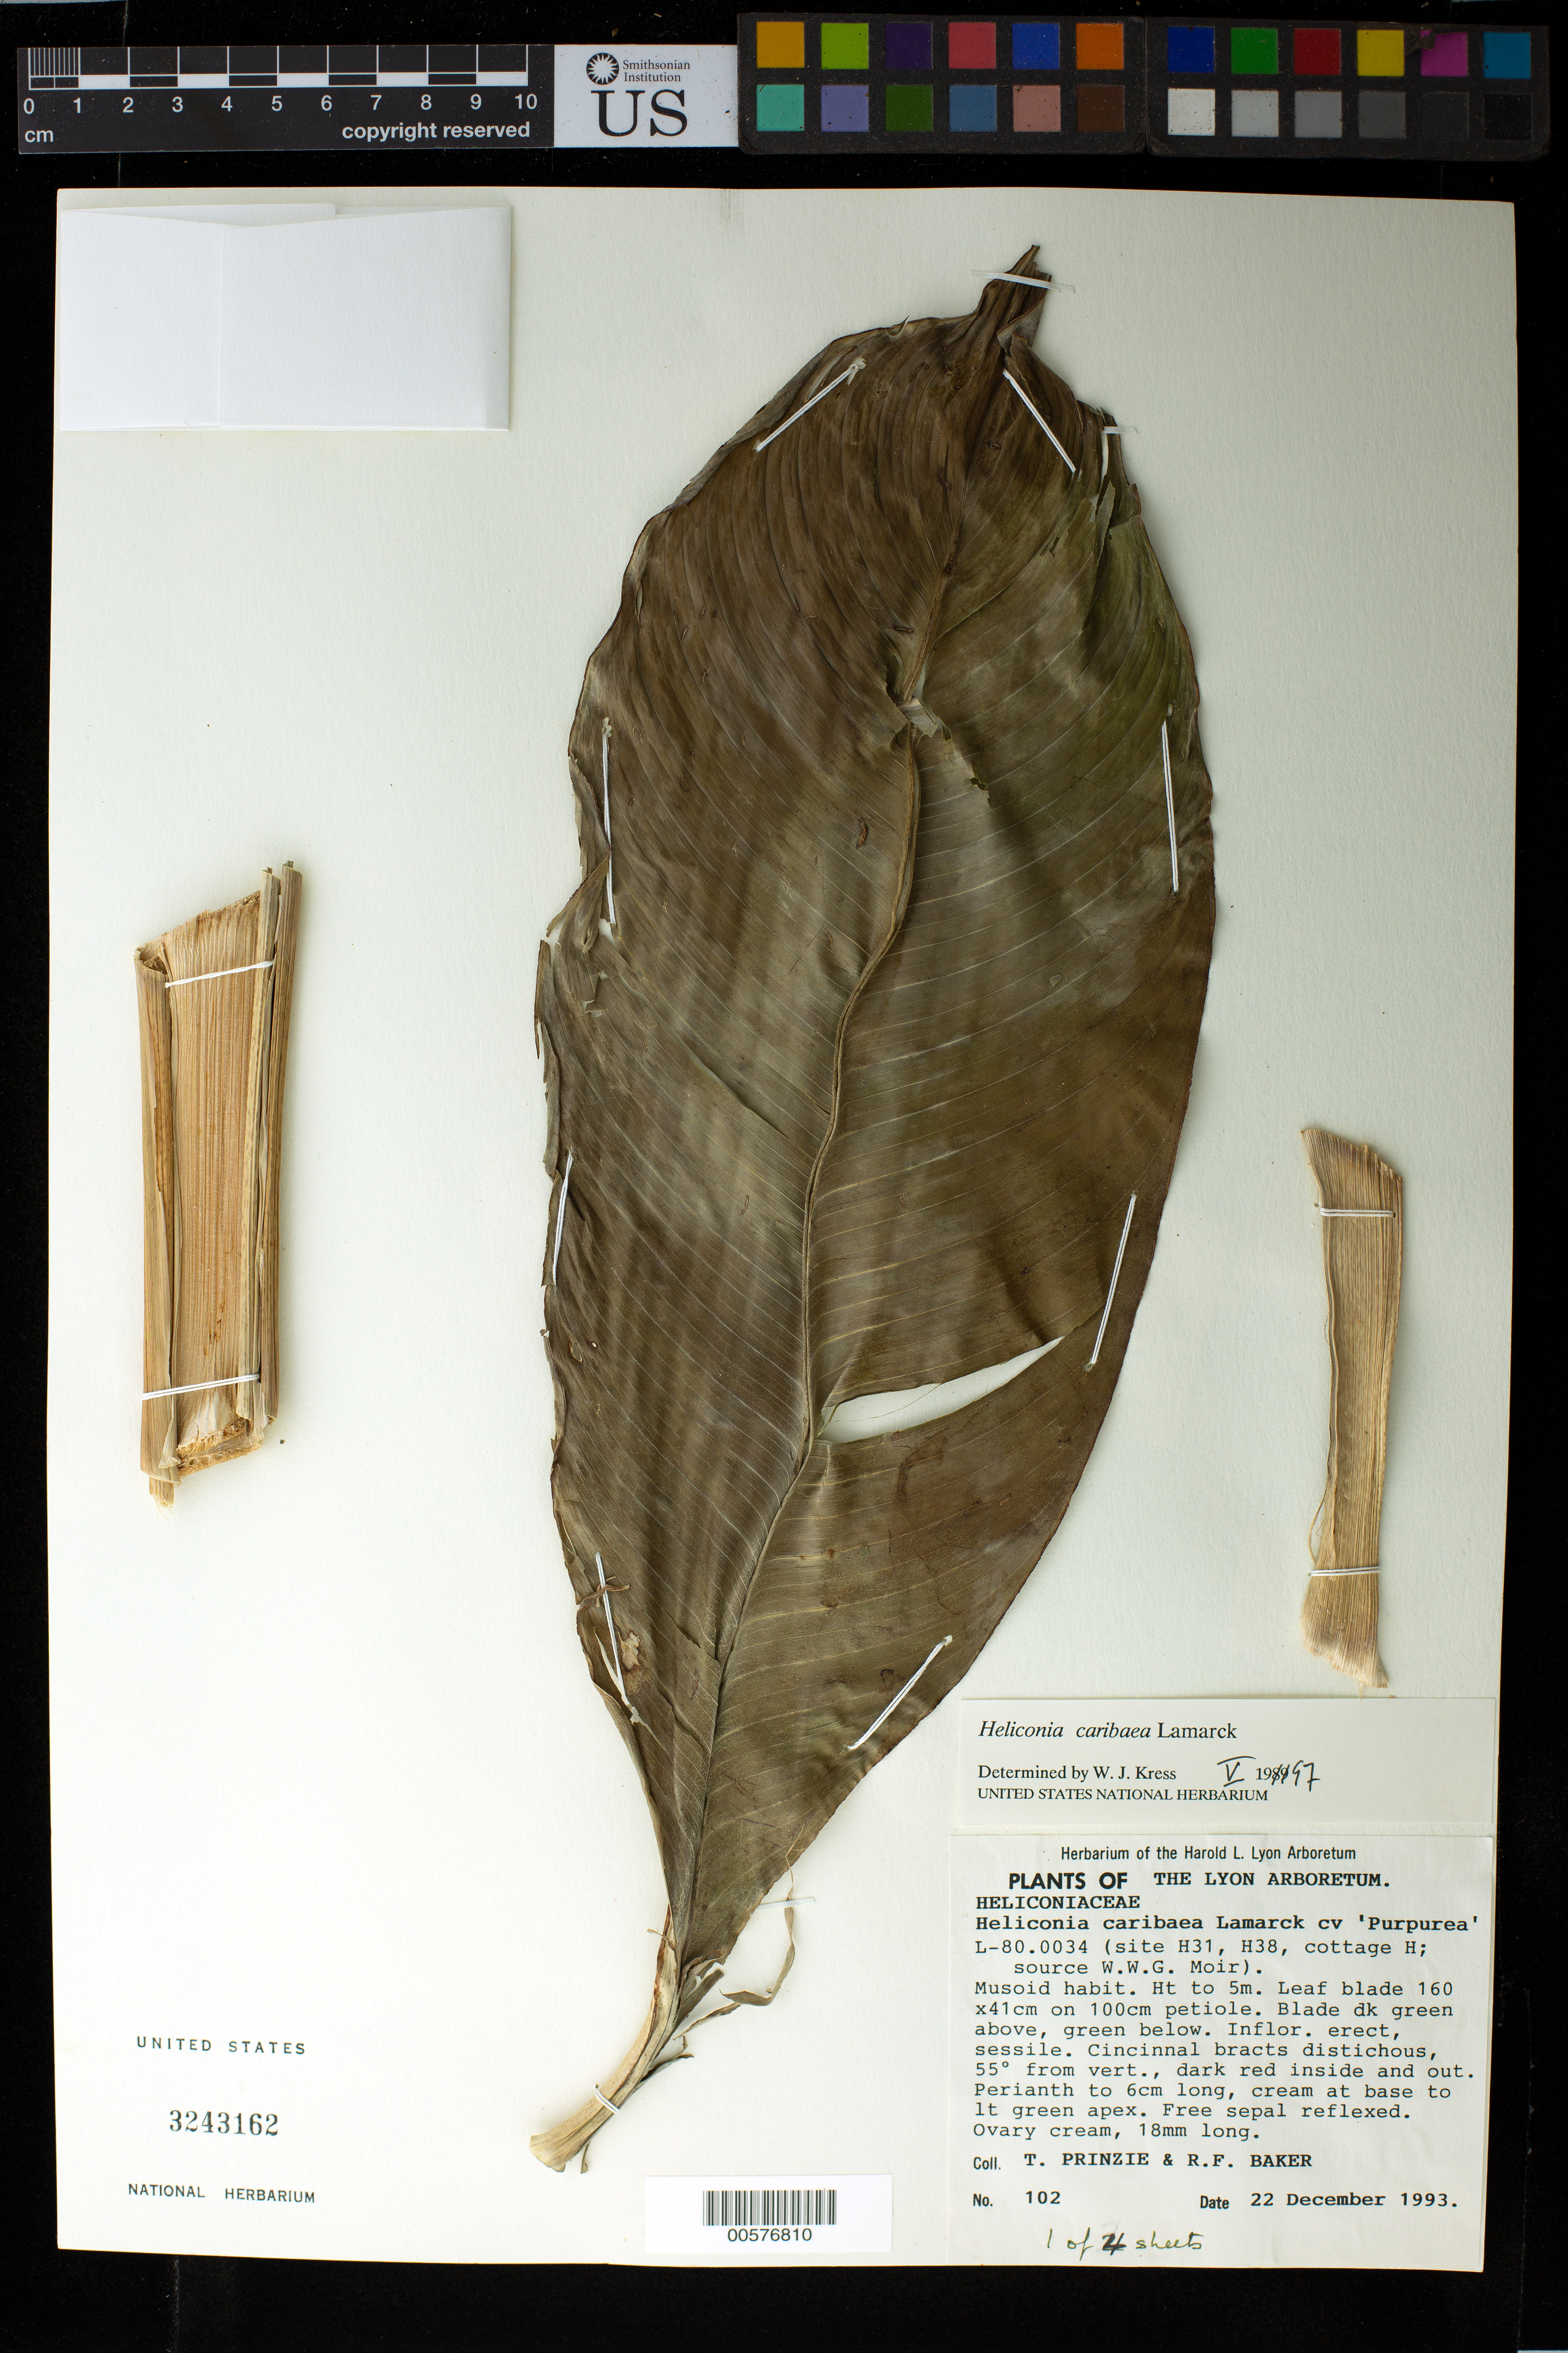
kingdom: Plantae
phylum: Tracheophyta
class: Liliopsida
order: Zingiberales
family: Heliconiaceae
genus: Heliconia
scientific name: Heliconia caribaea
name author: Lam.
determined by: Kress, W. J., (US), Smithsonian Institution - National Museum of Natural History (UNITED STATES)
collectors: T. Prinzie & R. F. Baker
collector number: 102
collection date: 1993-12-22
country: United States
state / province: Hawaii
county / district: Honolulu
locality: Lyon Arboretum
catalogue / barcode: US 3243162